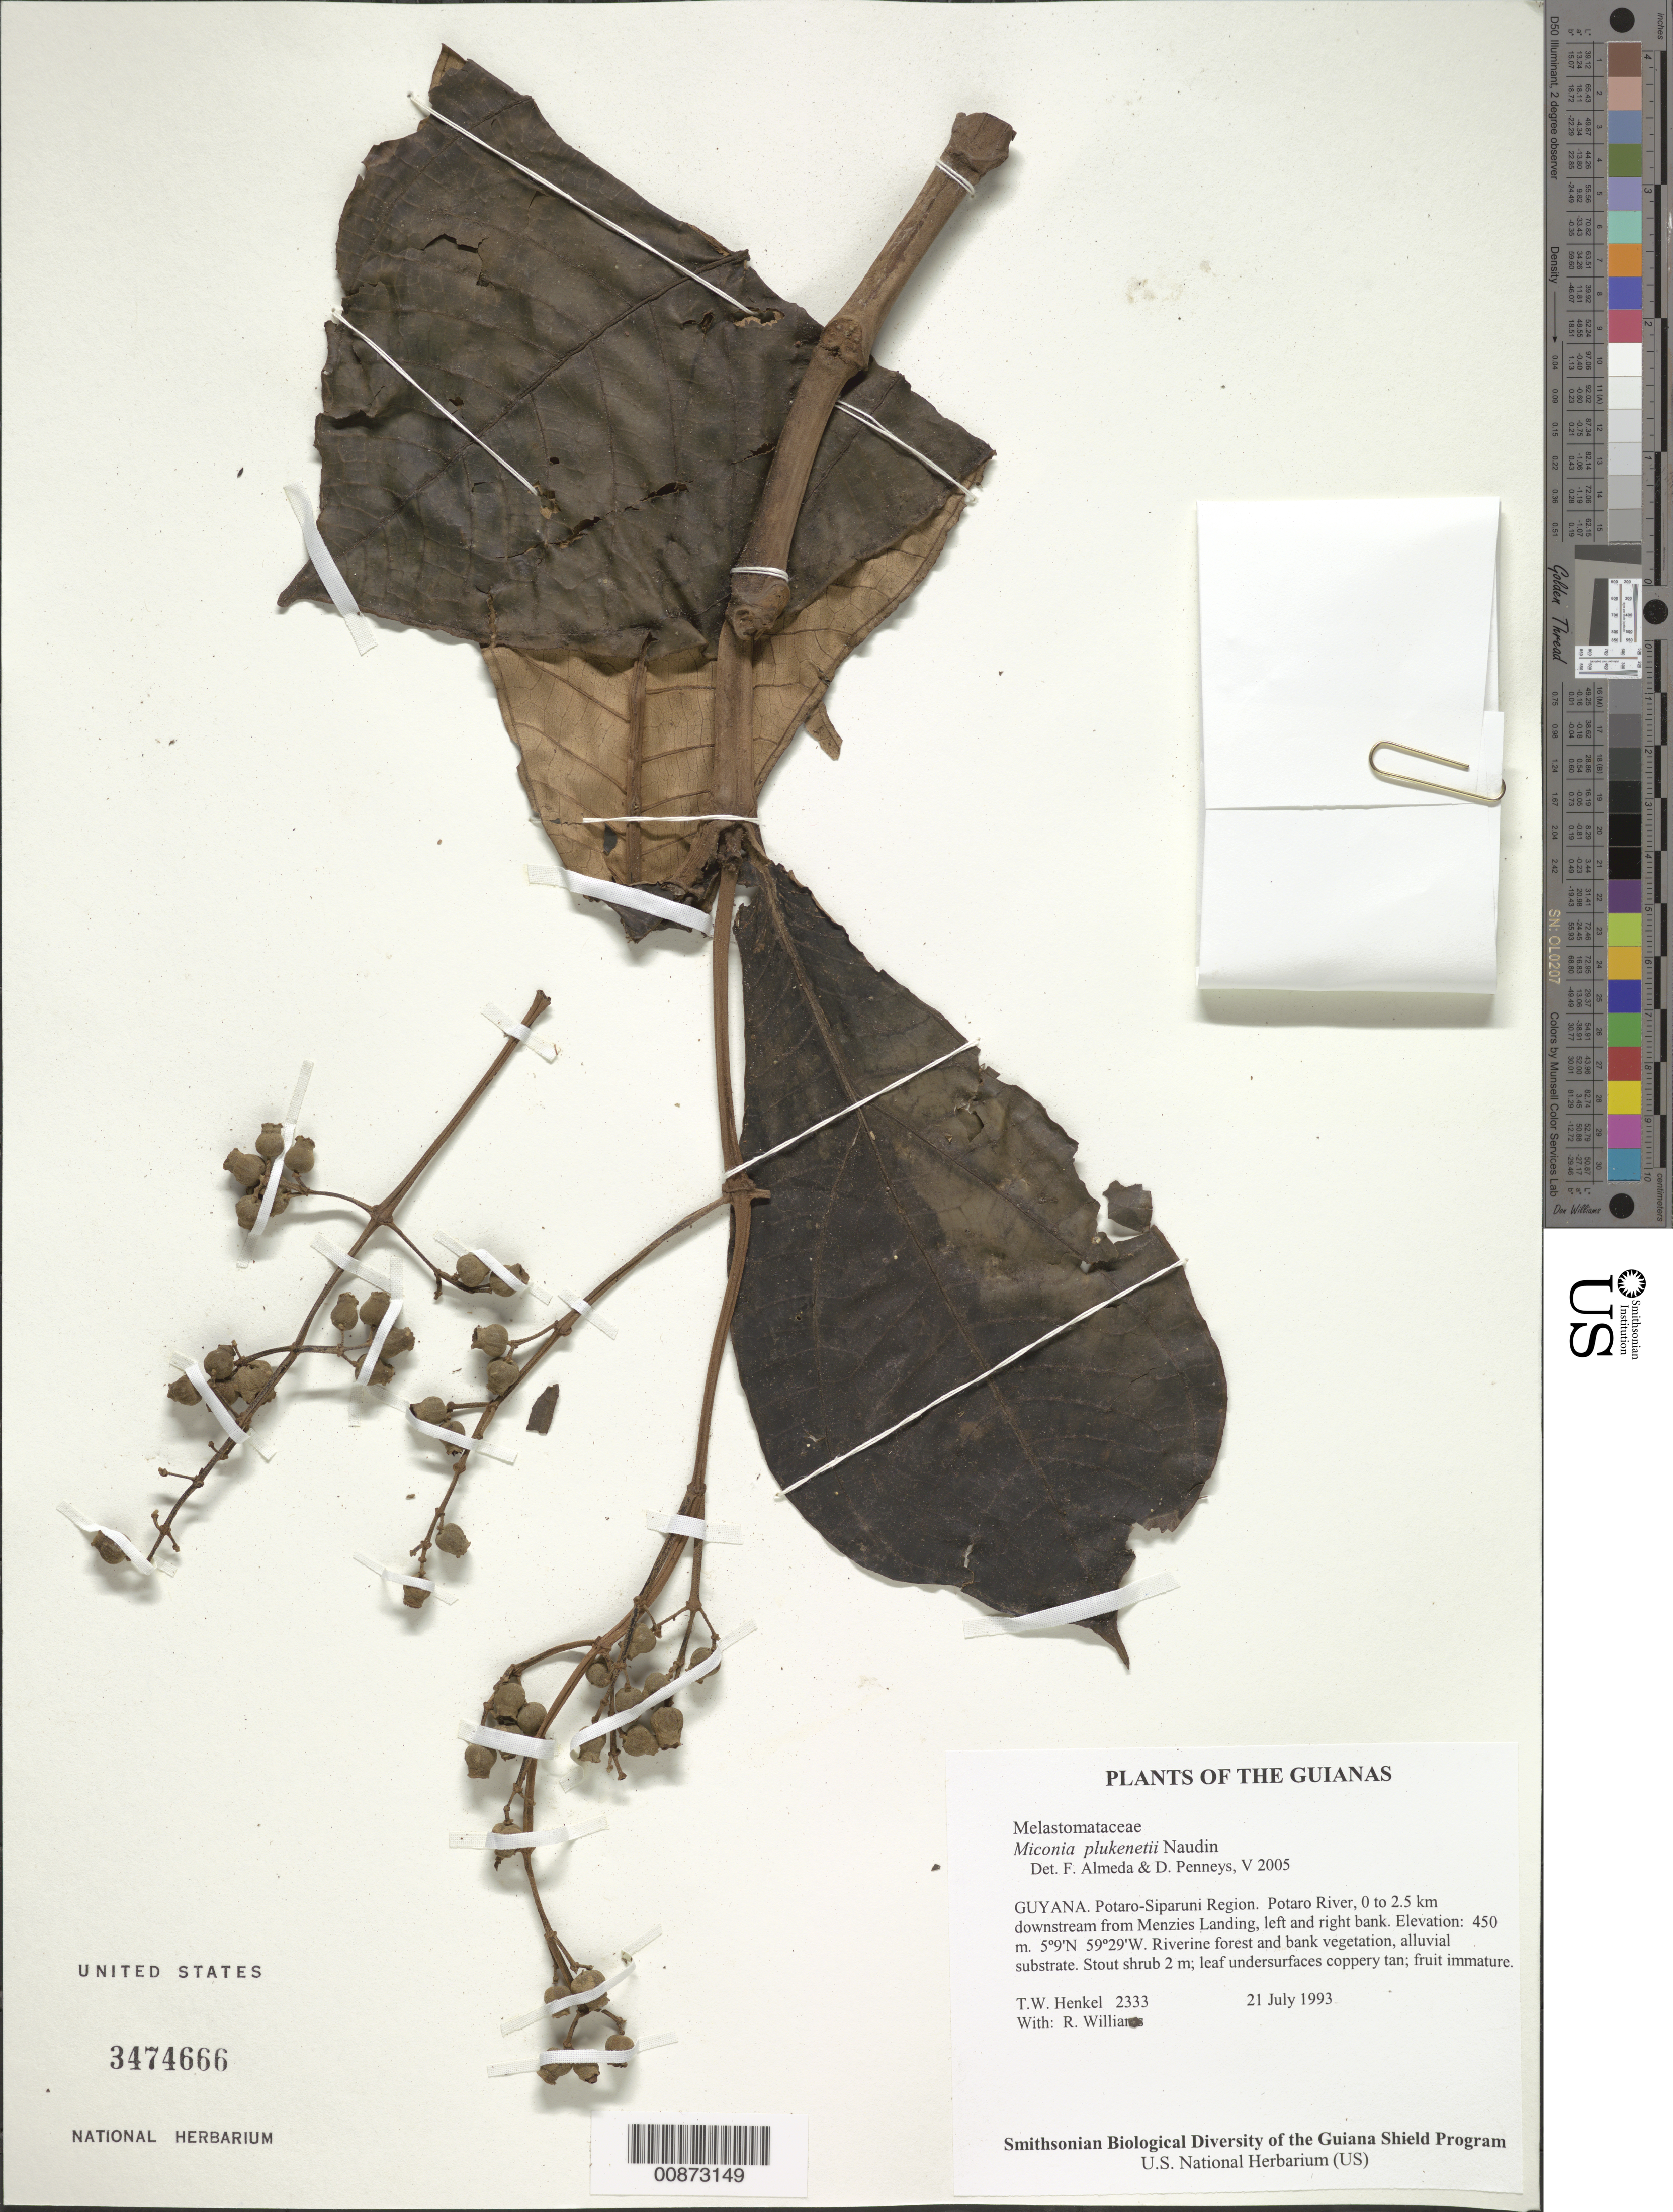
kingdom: Plantae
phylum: Tracheophyta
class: Magnoliopsida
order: Myrtales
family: Melastomataceae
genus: Miconia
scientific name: Miconia plukenetii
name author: Naudin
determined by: Almeda, F.; Penneys, D. S.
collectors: T. Henkel & R. Williams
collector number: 2333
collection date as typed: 21 July 1993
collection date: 1993-07-21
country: Guyana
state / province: Potaro-Siparuni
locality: Potaro River, 0 to 2.5 km downstream from Menzies Landing, left and right bank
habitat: Riverine forest and bank vegetation, alluvial substrate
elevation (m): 450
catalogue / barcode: US 3474666